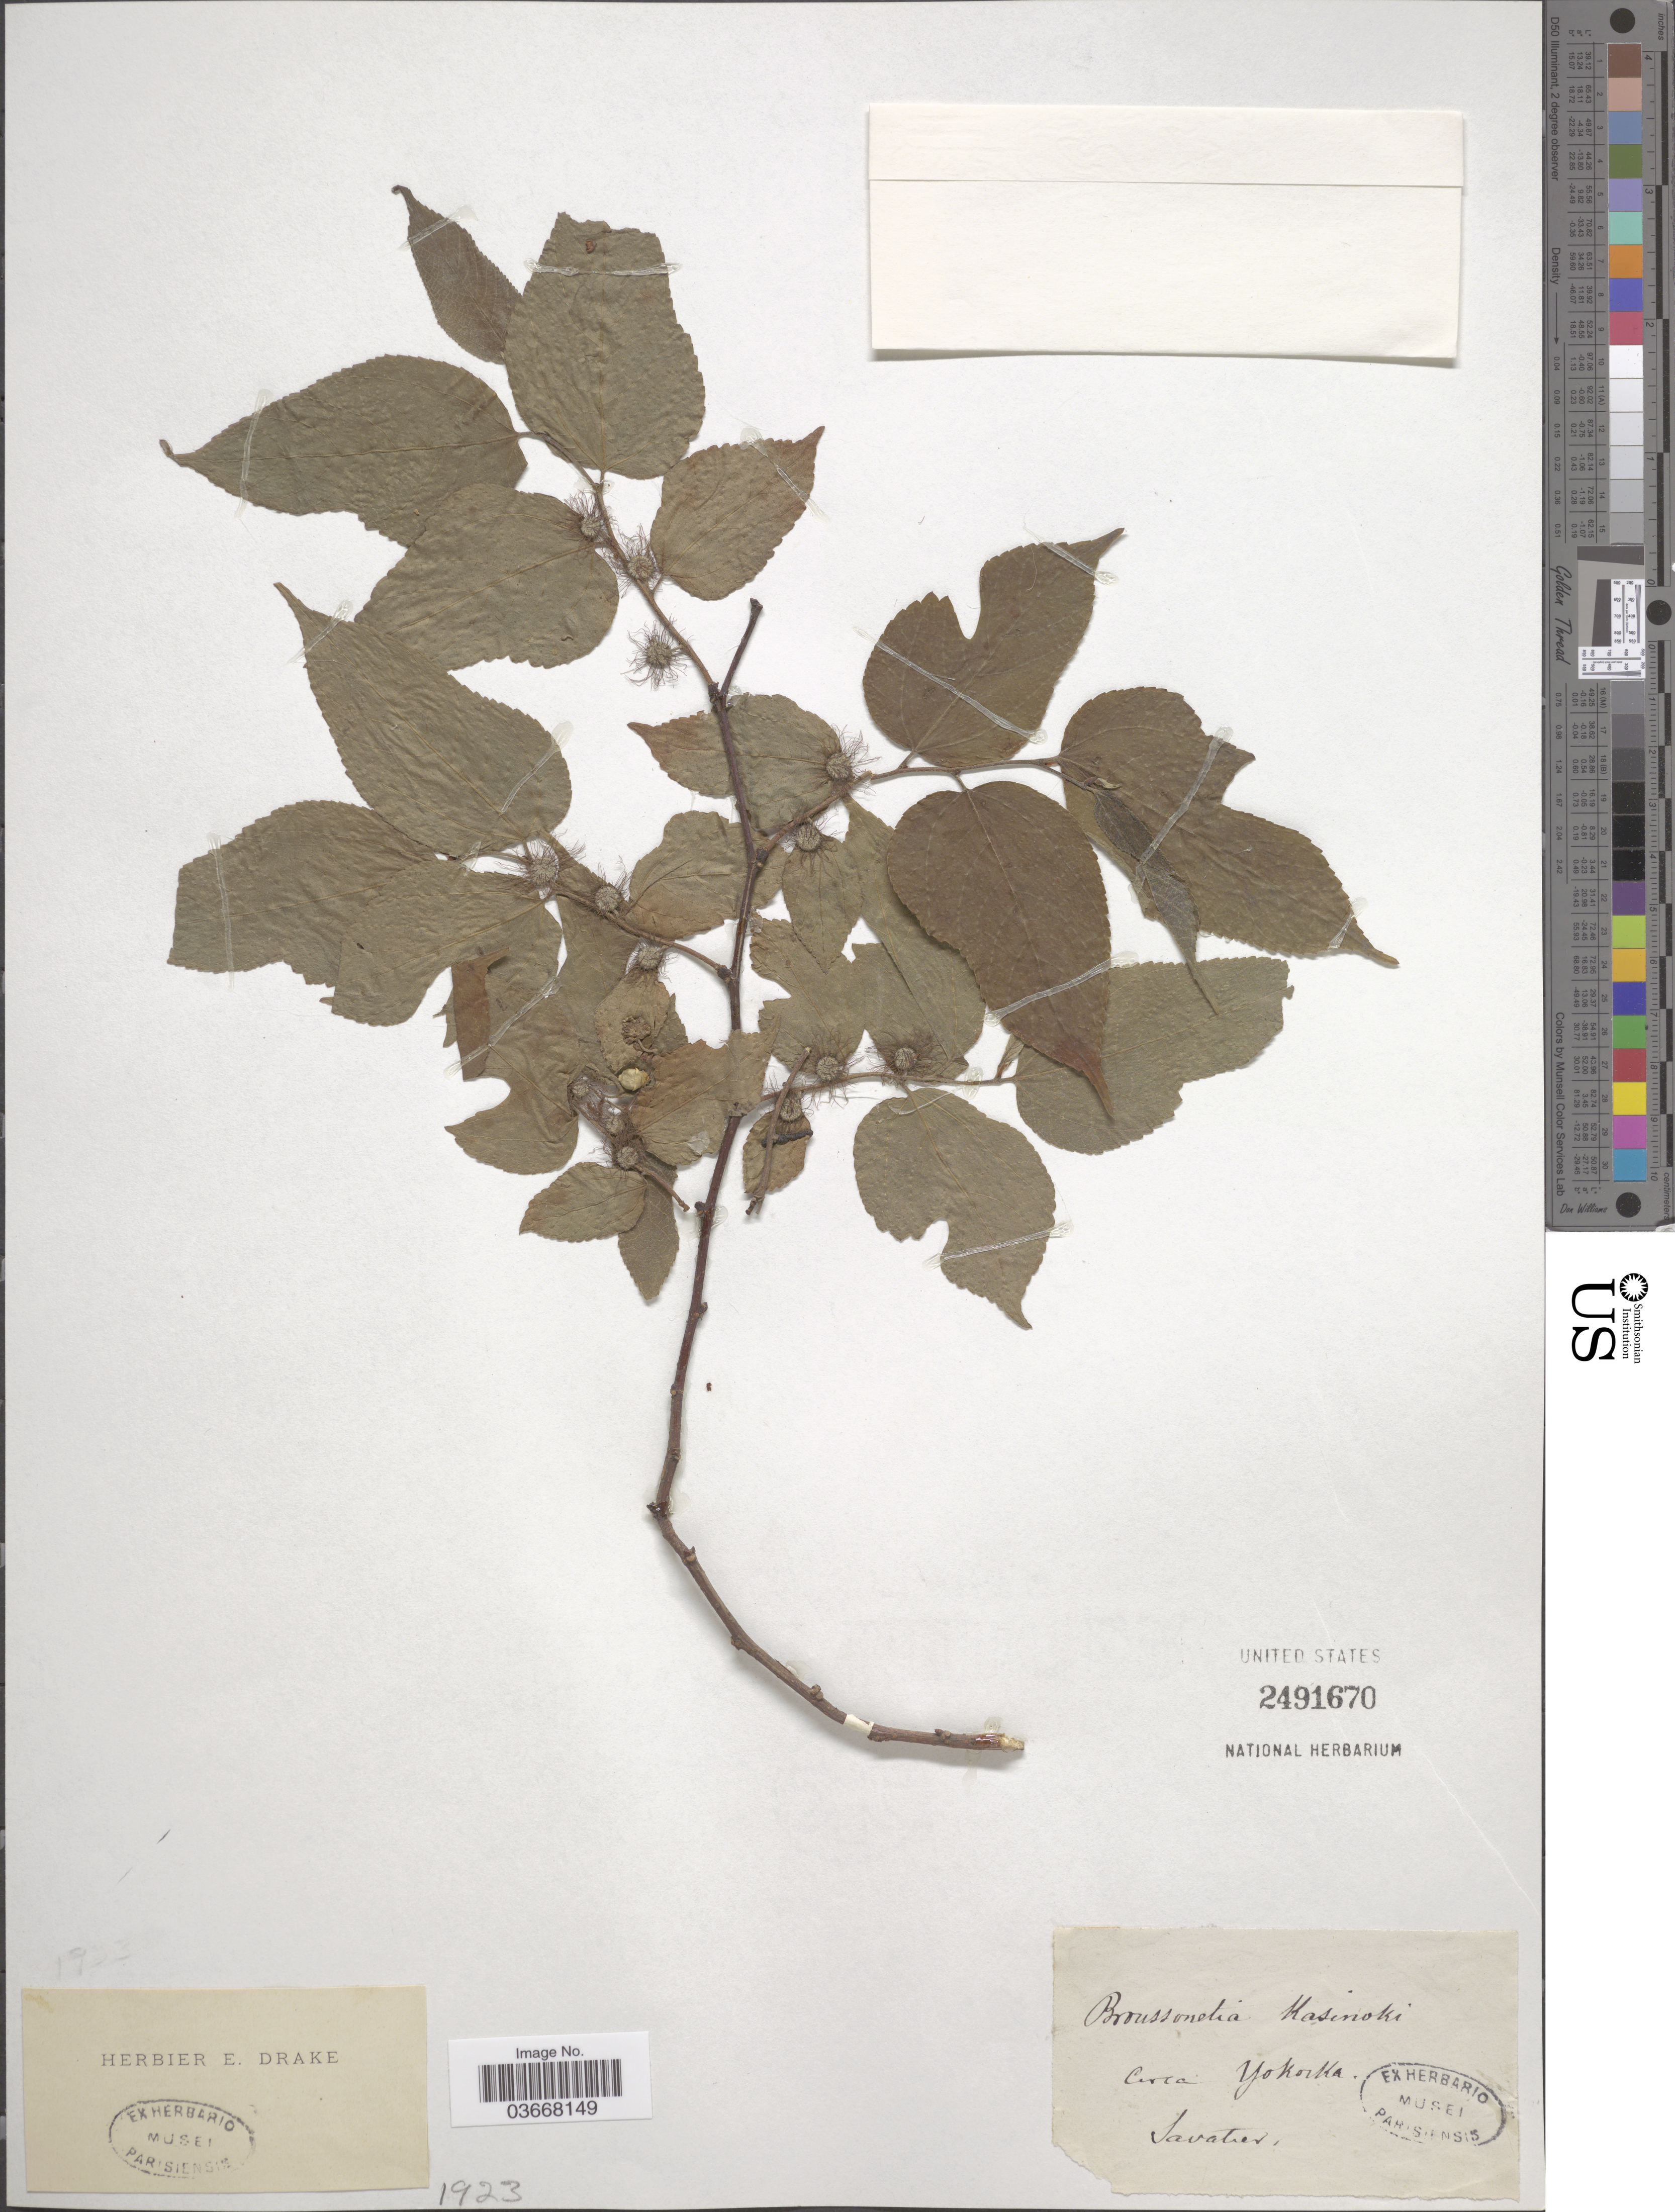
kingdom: Plantae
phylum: Tracheophyta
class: Magnoliopsida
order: Rosales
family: Moraceae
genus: Broussonetia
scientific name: Broussonetia kaempferi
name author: Siebold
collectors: Savatier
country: Japan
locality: Circa Yokoska.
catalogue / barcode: US 2491670